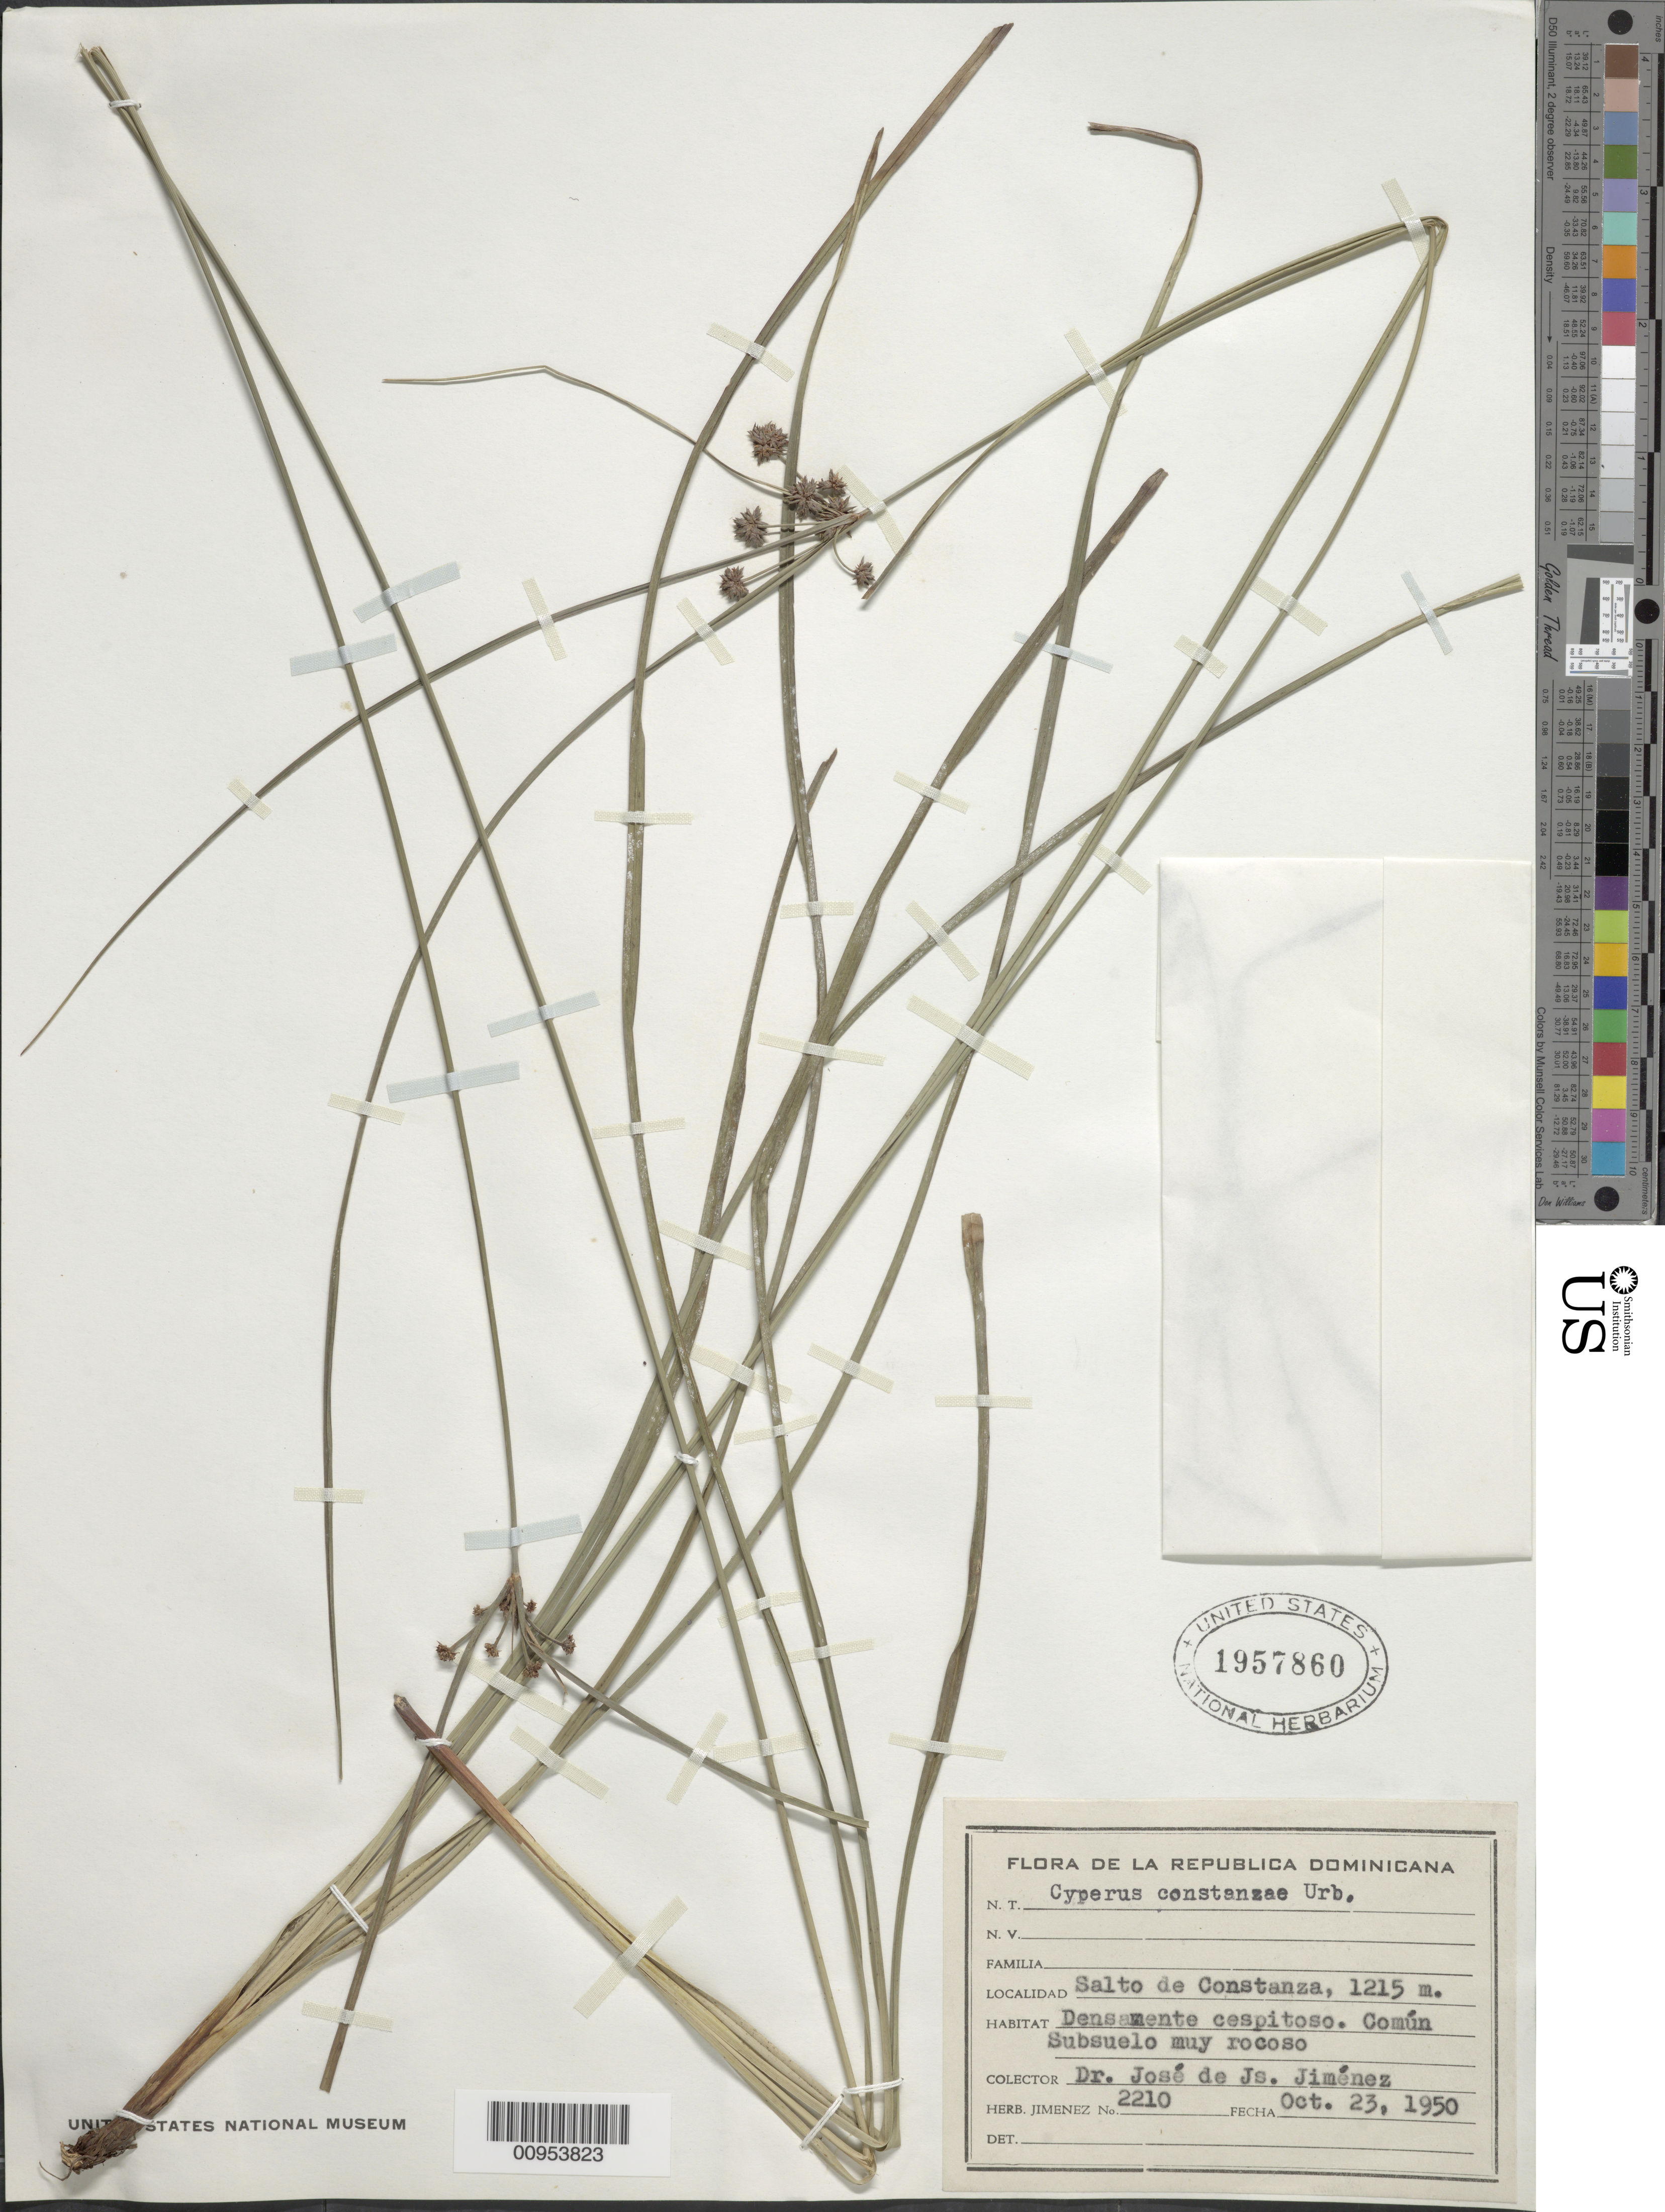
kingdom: Plantae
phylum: Tracheophyta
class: Liliopsida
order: Poales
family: Cyperaceae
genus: Cyperus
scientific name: Cyperus constanzae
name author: Urb.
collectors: J. J. Jiménez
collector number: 2210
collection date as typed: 23 Oct 1950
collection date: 1950-10-23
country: Dominican Republic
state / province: La Vega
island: Hispaniola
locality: Salto de Constanza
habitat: Subsuelo muy rocoso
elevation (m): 1215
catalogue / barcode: US 1957860